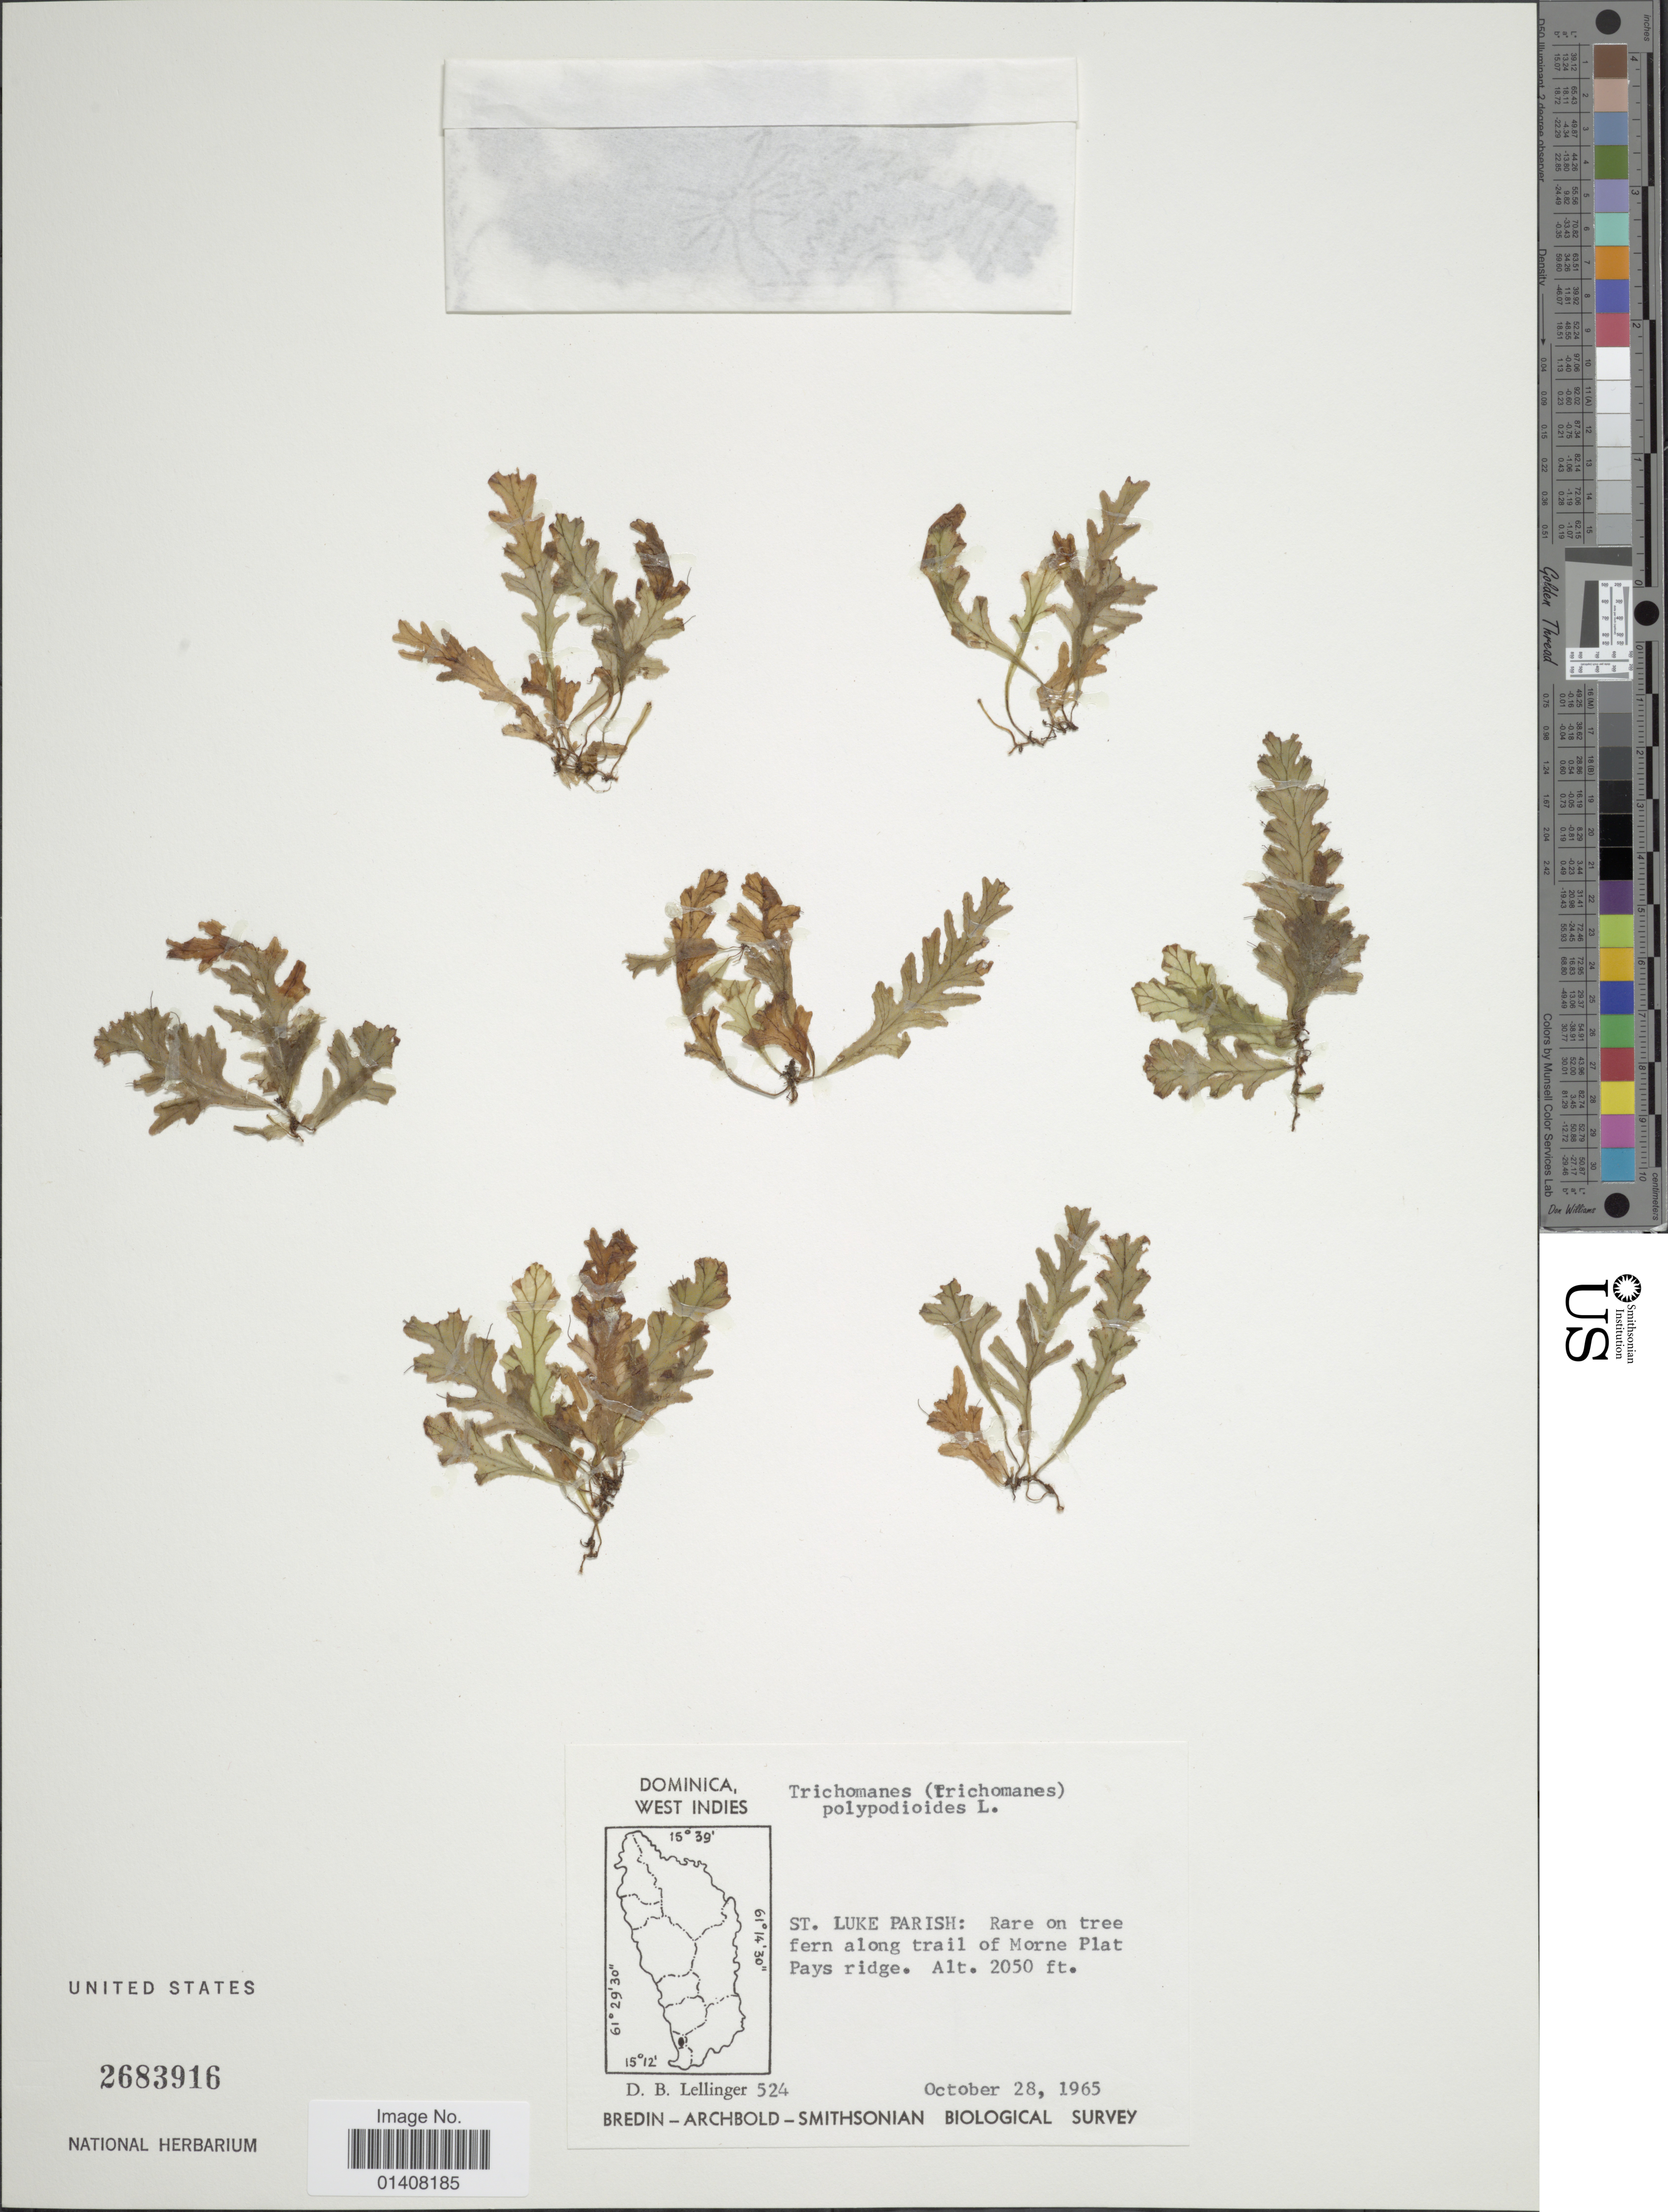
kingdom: Plantae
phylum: Tracheophyta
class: Polypodiopsida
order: Hymenophyllales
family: Hymenophyllaceae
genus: Trichomanes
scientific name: Trichomanes polypodioides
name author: L.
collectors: D. B. Lellinger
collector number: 524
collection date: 1965-10-28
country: Dominica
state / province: St. Luke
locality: Dominica West Indies, St. Luke Parish: rare on tree fern along trail of Morne Plat pays ridge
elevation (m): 625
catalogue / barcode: US 2683916